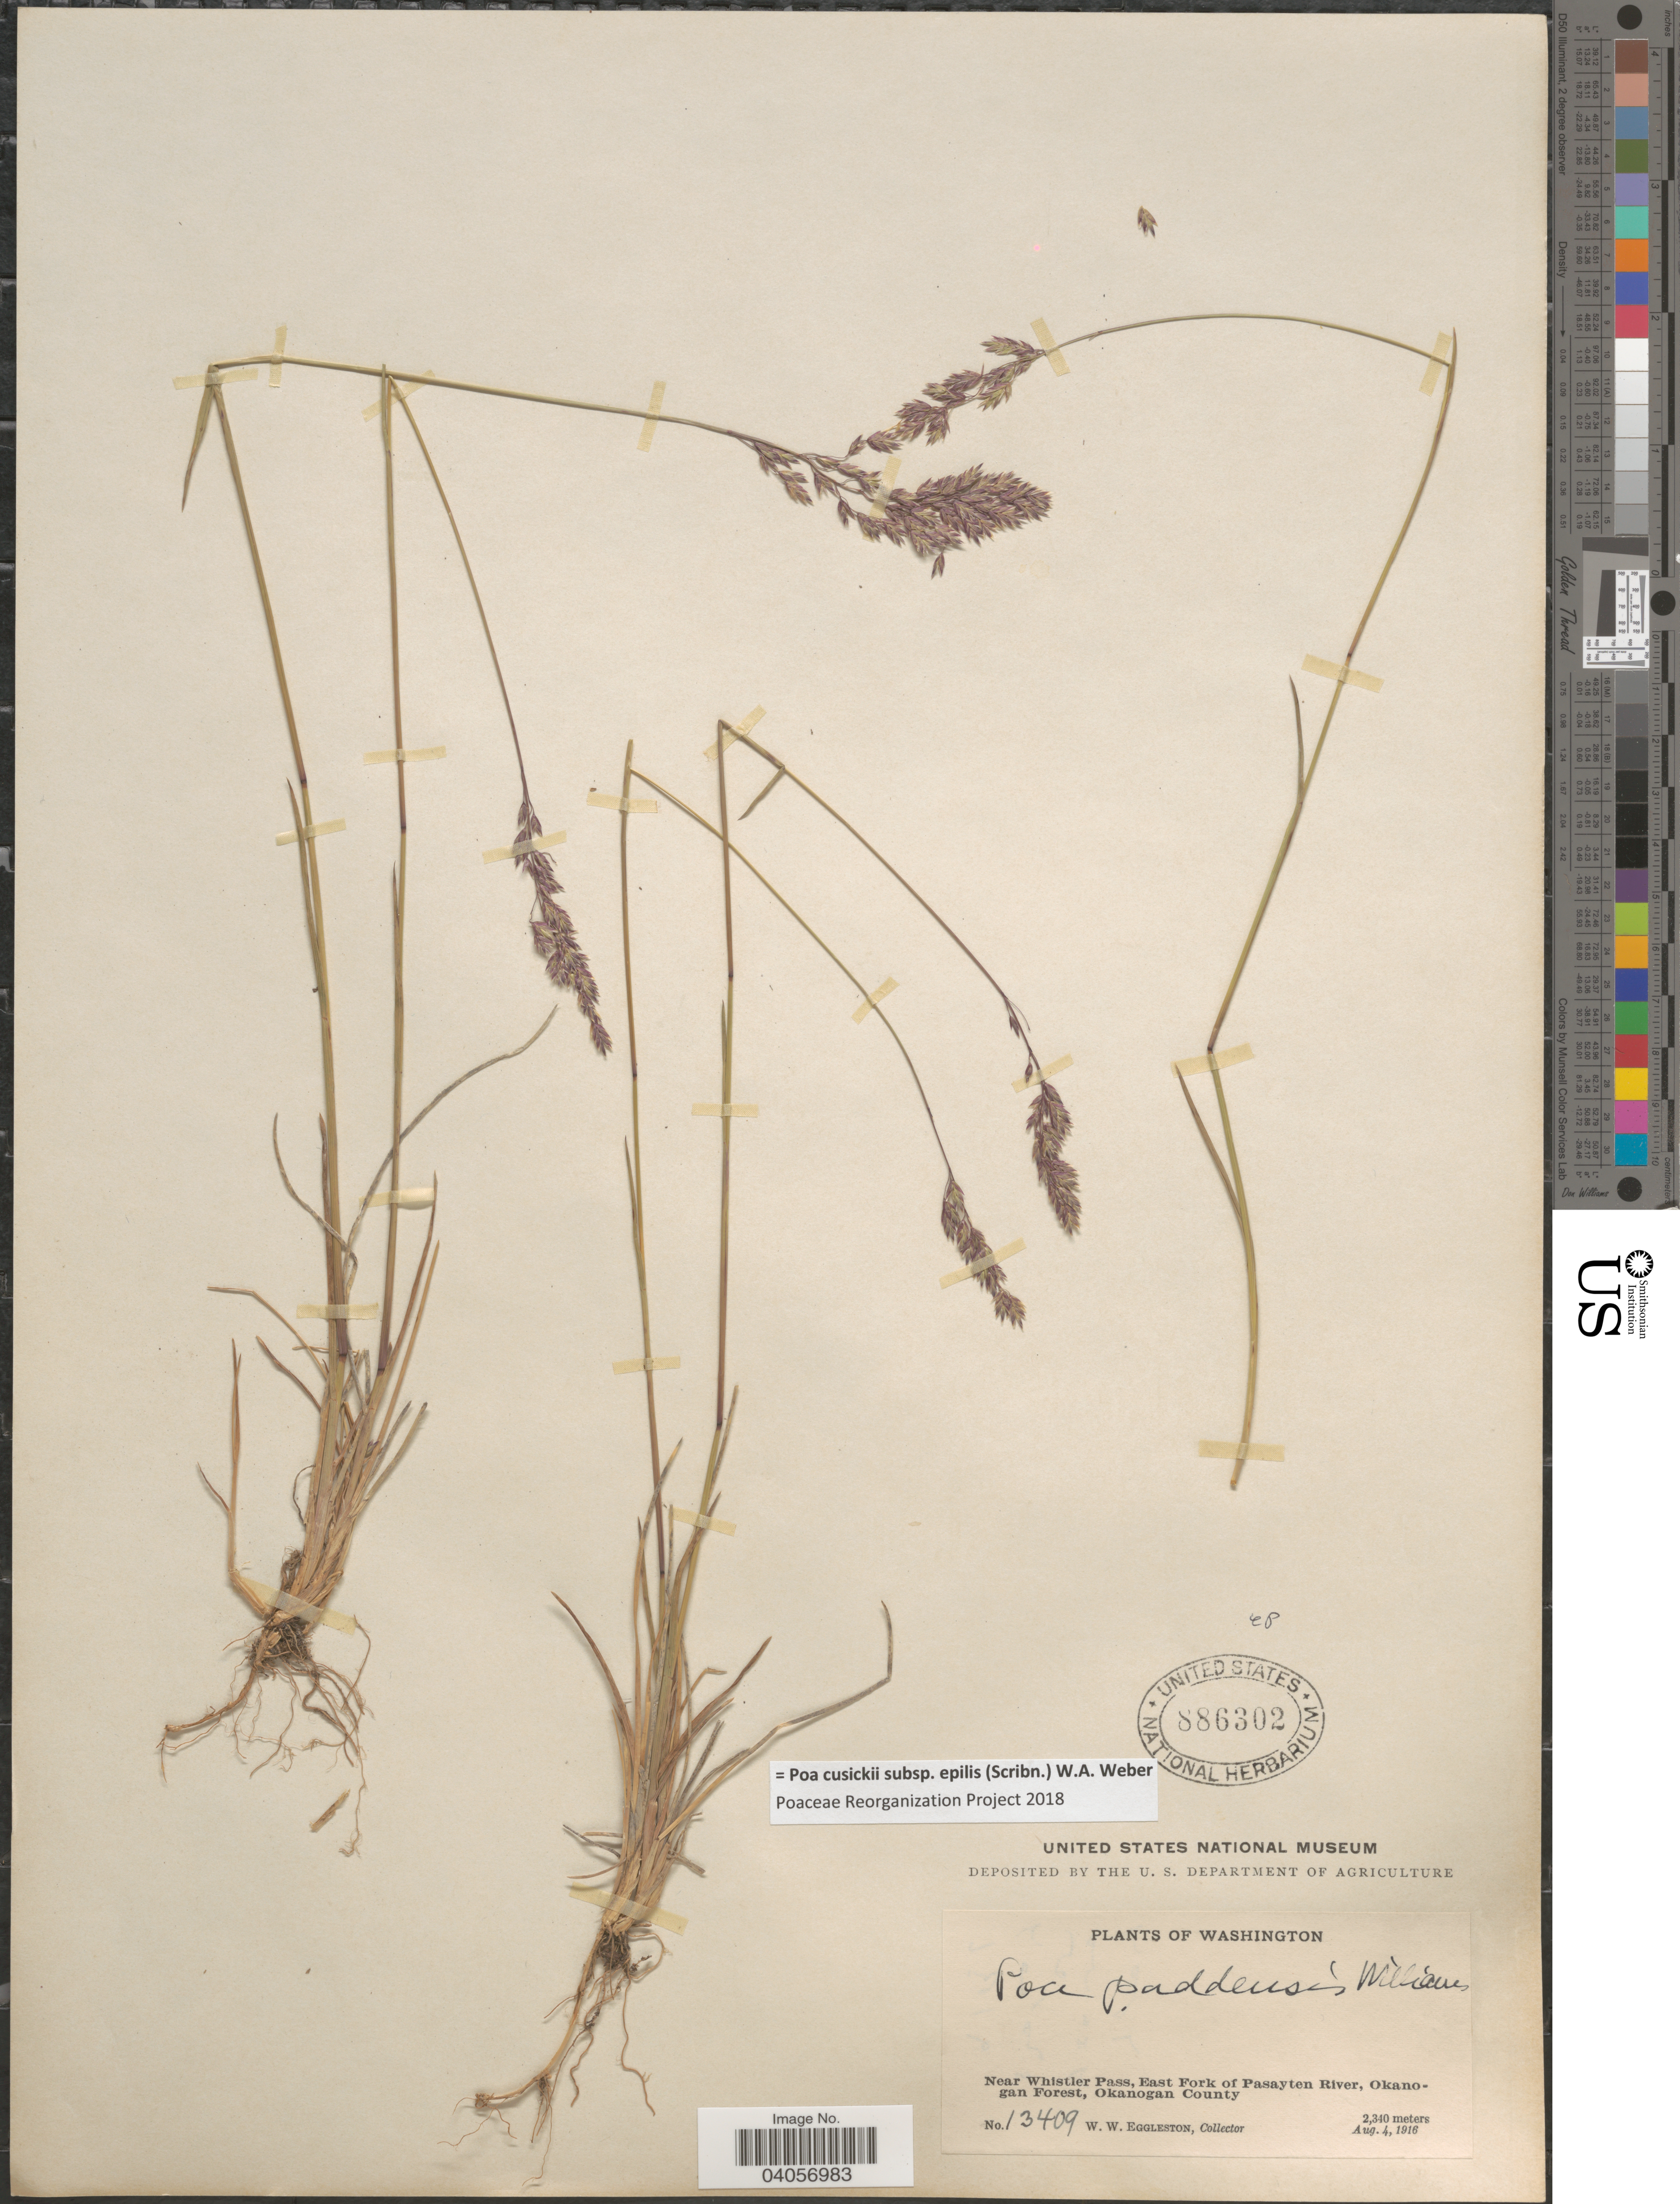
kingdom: Plantae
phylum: Tracheophyta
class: Liliopsida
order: Poales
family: Poaceae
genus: Poa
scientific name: Poa cusickii subsp. epilis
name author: (Scribn.) W.A. Weber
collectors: W. W. Eggleston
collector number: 13409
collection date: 1916-08-04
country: United States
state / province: Washington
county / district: Okanogan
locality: Near Whistler Pass, East Fork of Pasayten River, Okanogan Forest, Okanogan County.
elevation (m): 2340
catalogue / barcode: US 886302